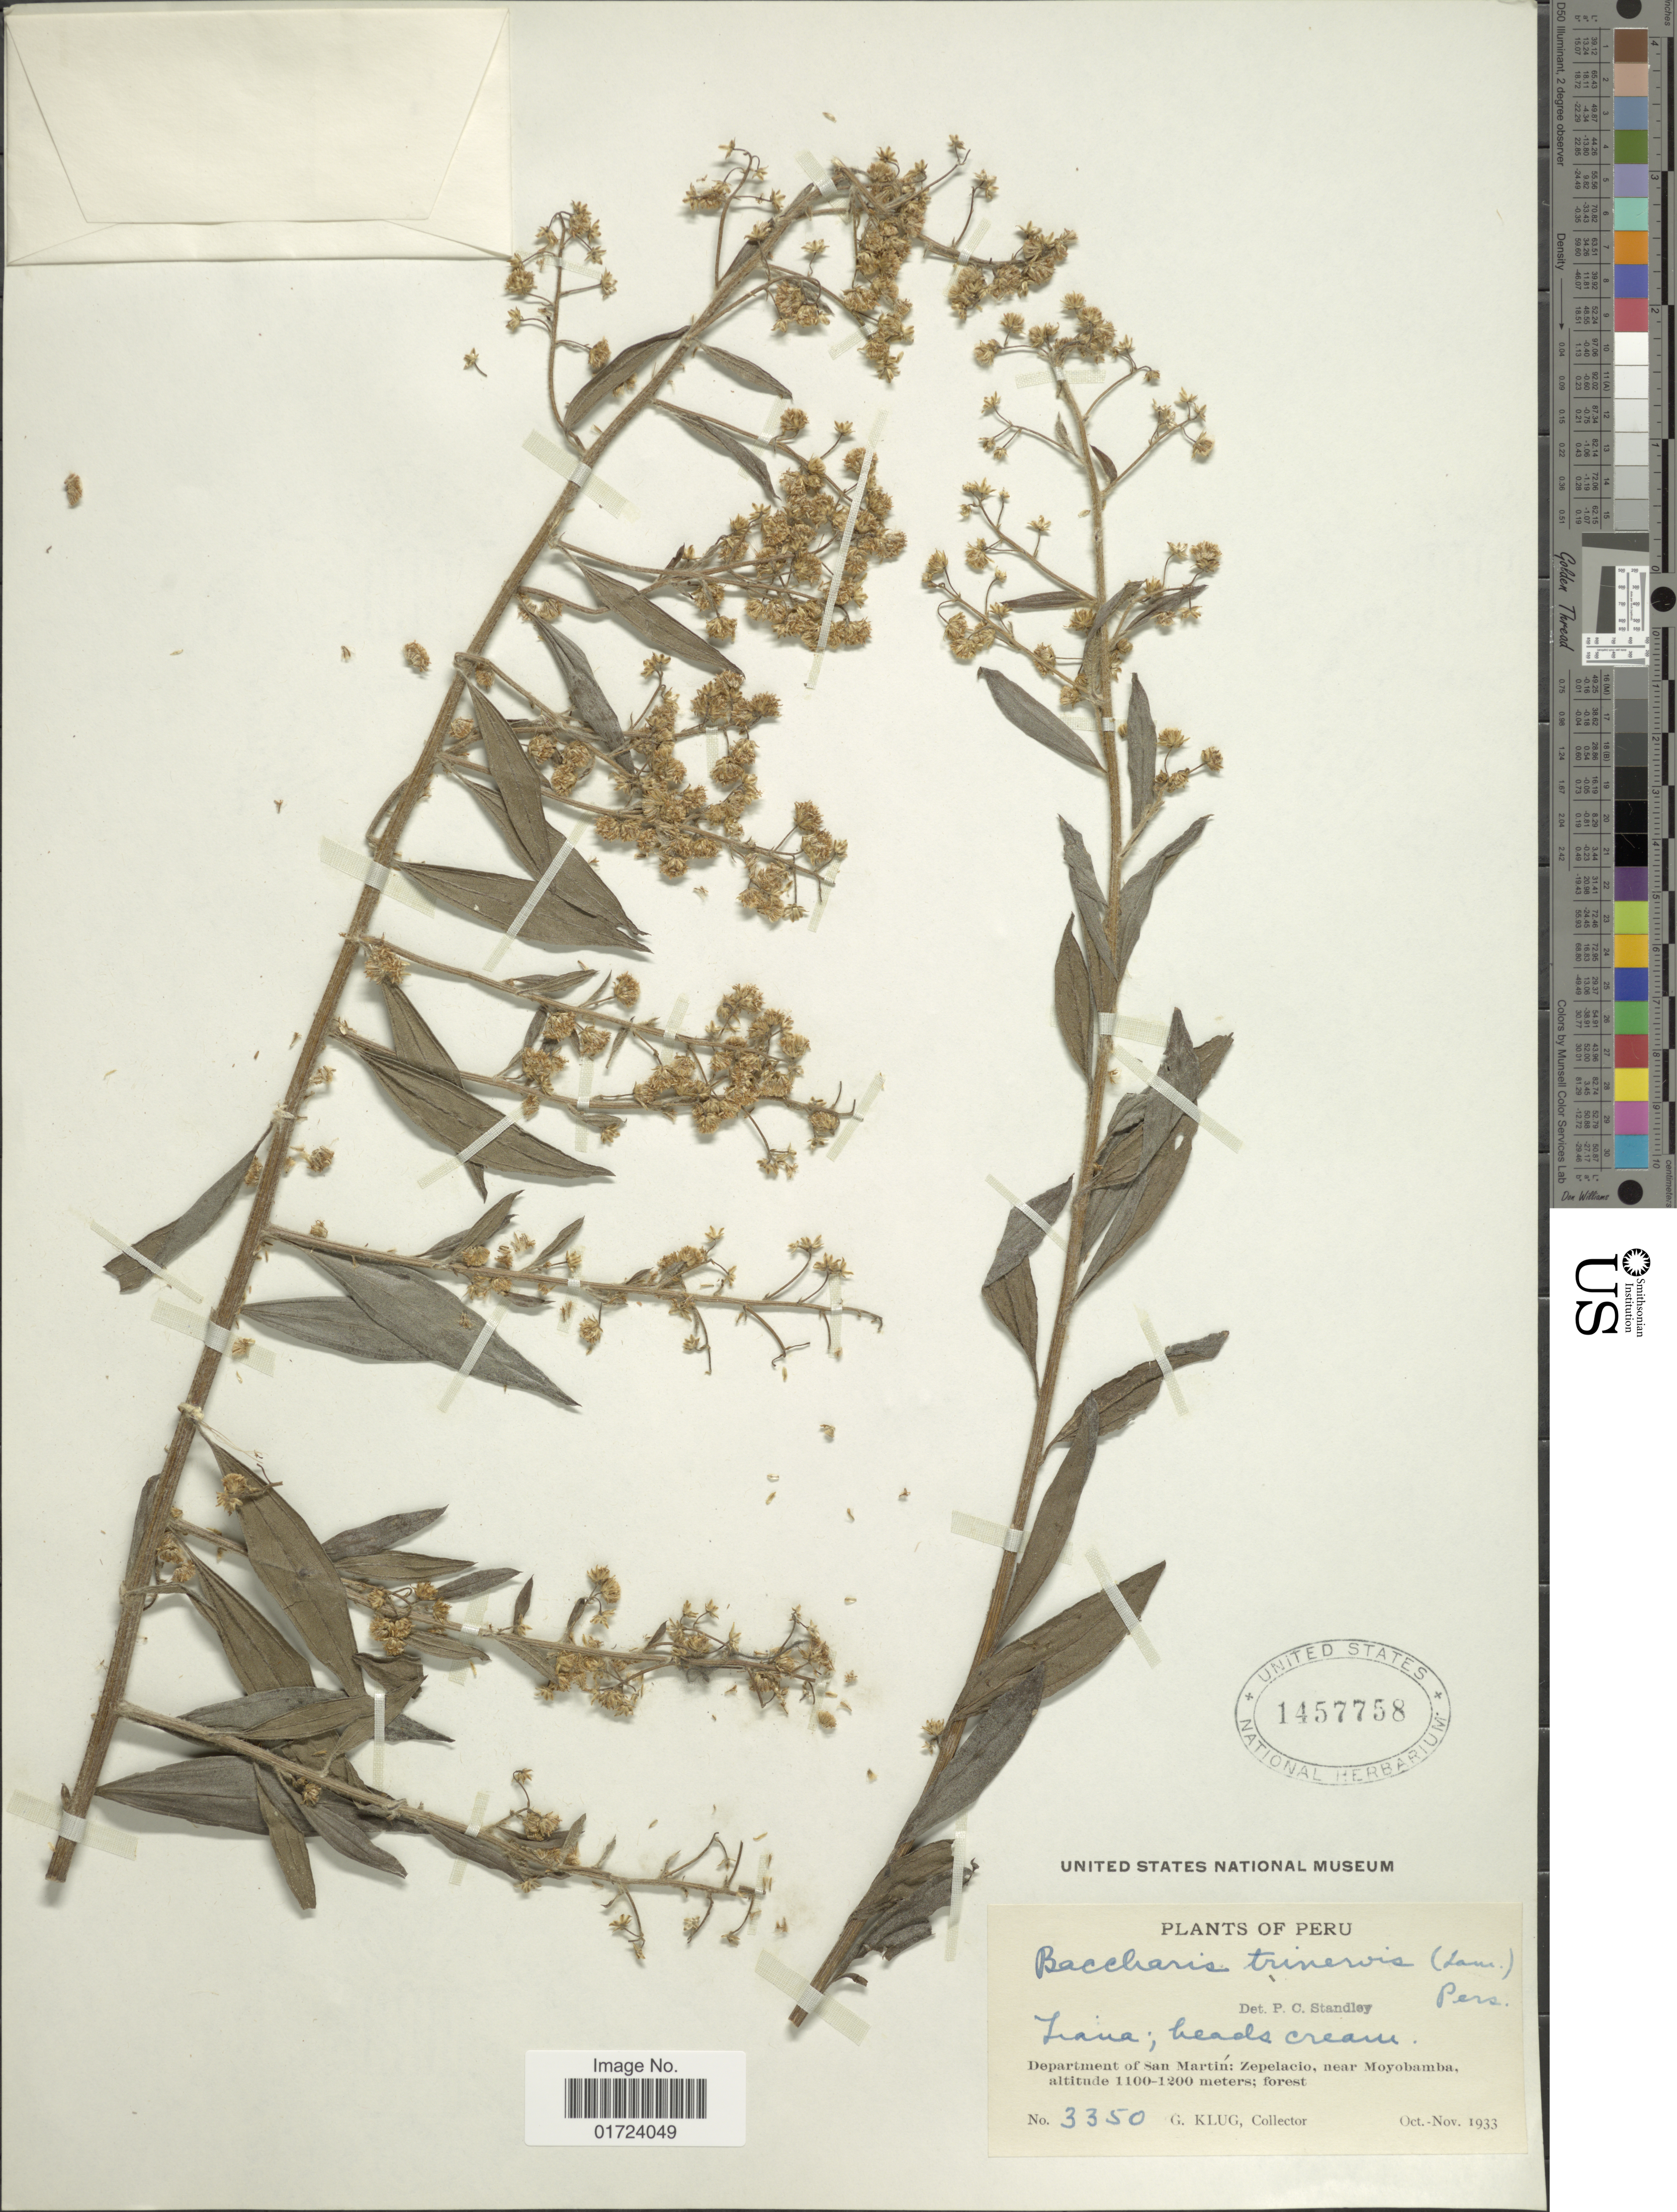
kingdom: Plantae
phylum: Tracheophyta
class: Magnoliopsida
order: Asterales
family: Asteraceae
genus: Baccharis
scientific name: Baccharis trinervis var. rhexioides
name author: (Kunth) Baker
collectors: G. Klug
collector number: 3350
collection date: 1933-10/1933-11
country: Peru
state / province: San Martín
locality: Department of San Martin: Zepelacio, near Moyobamba.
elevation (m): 1100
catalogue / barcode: US 1457758